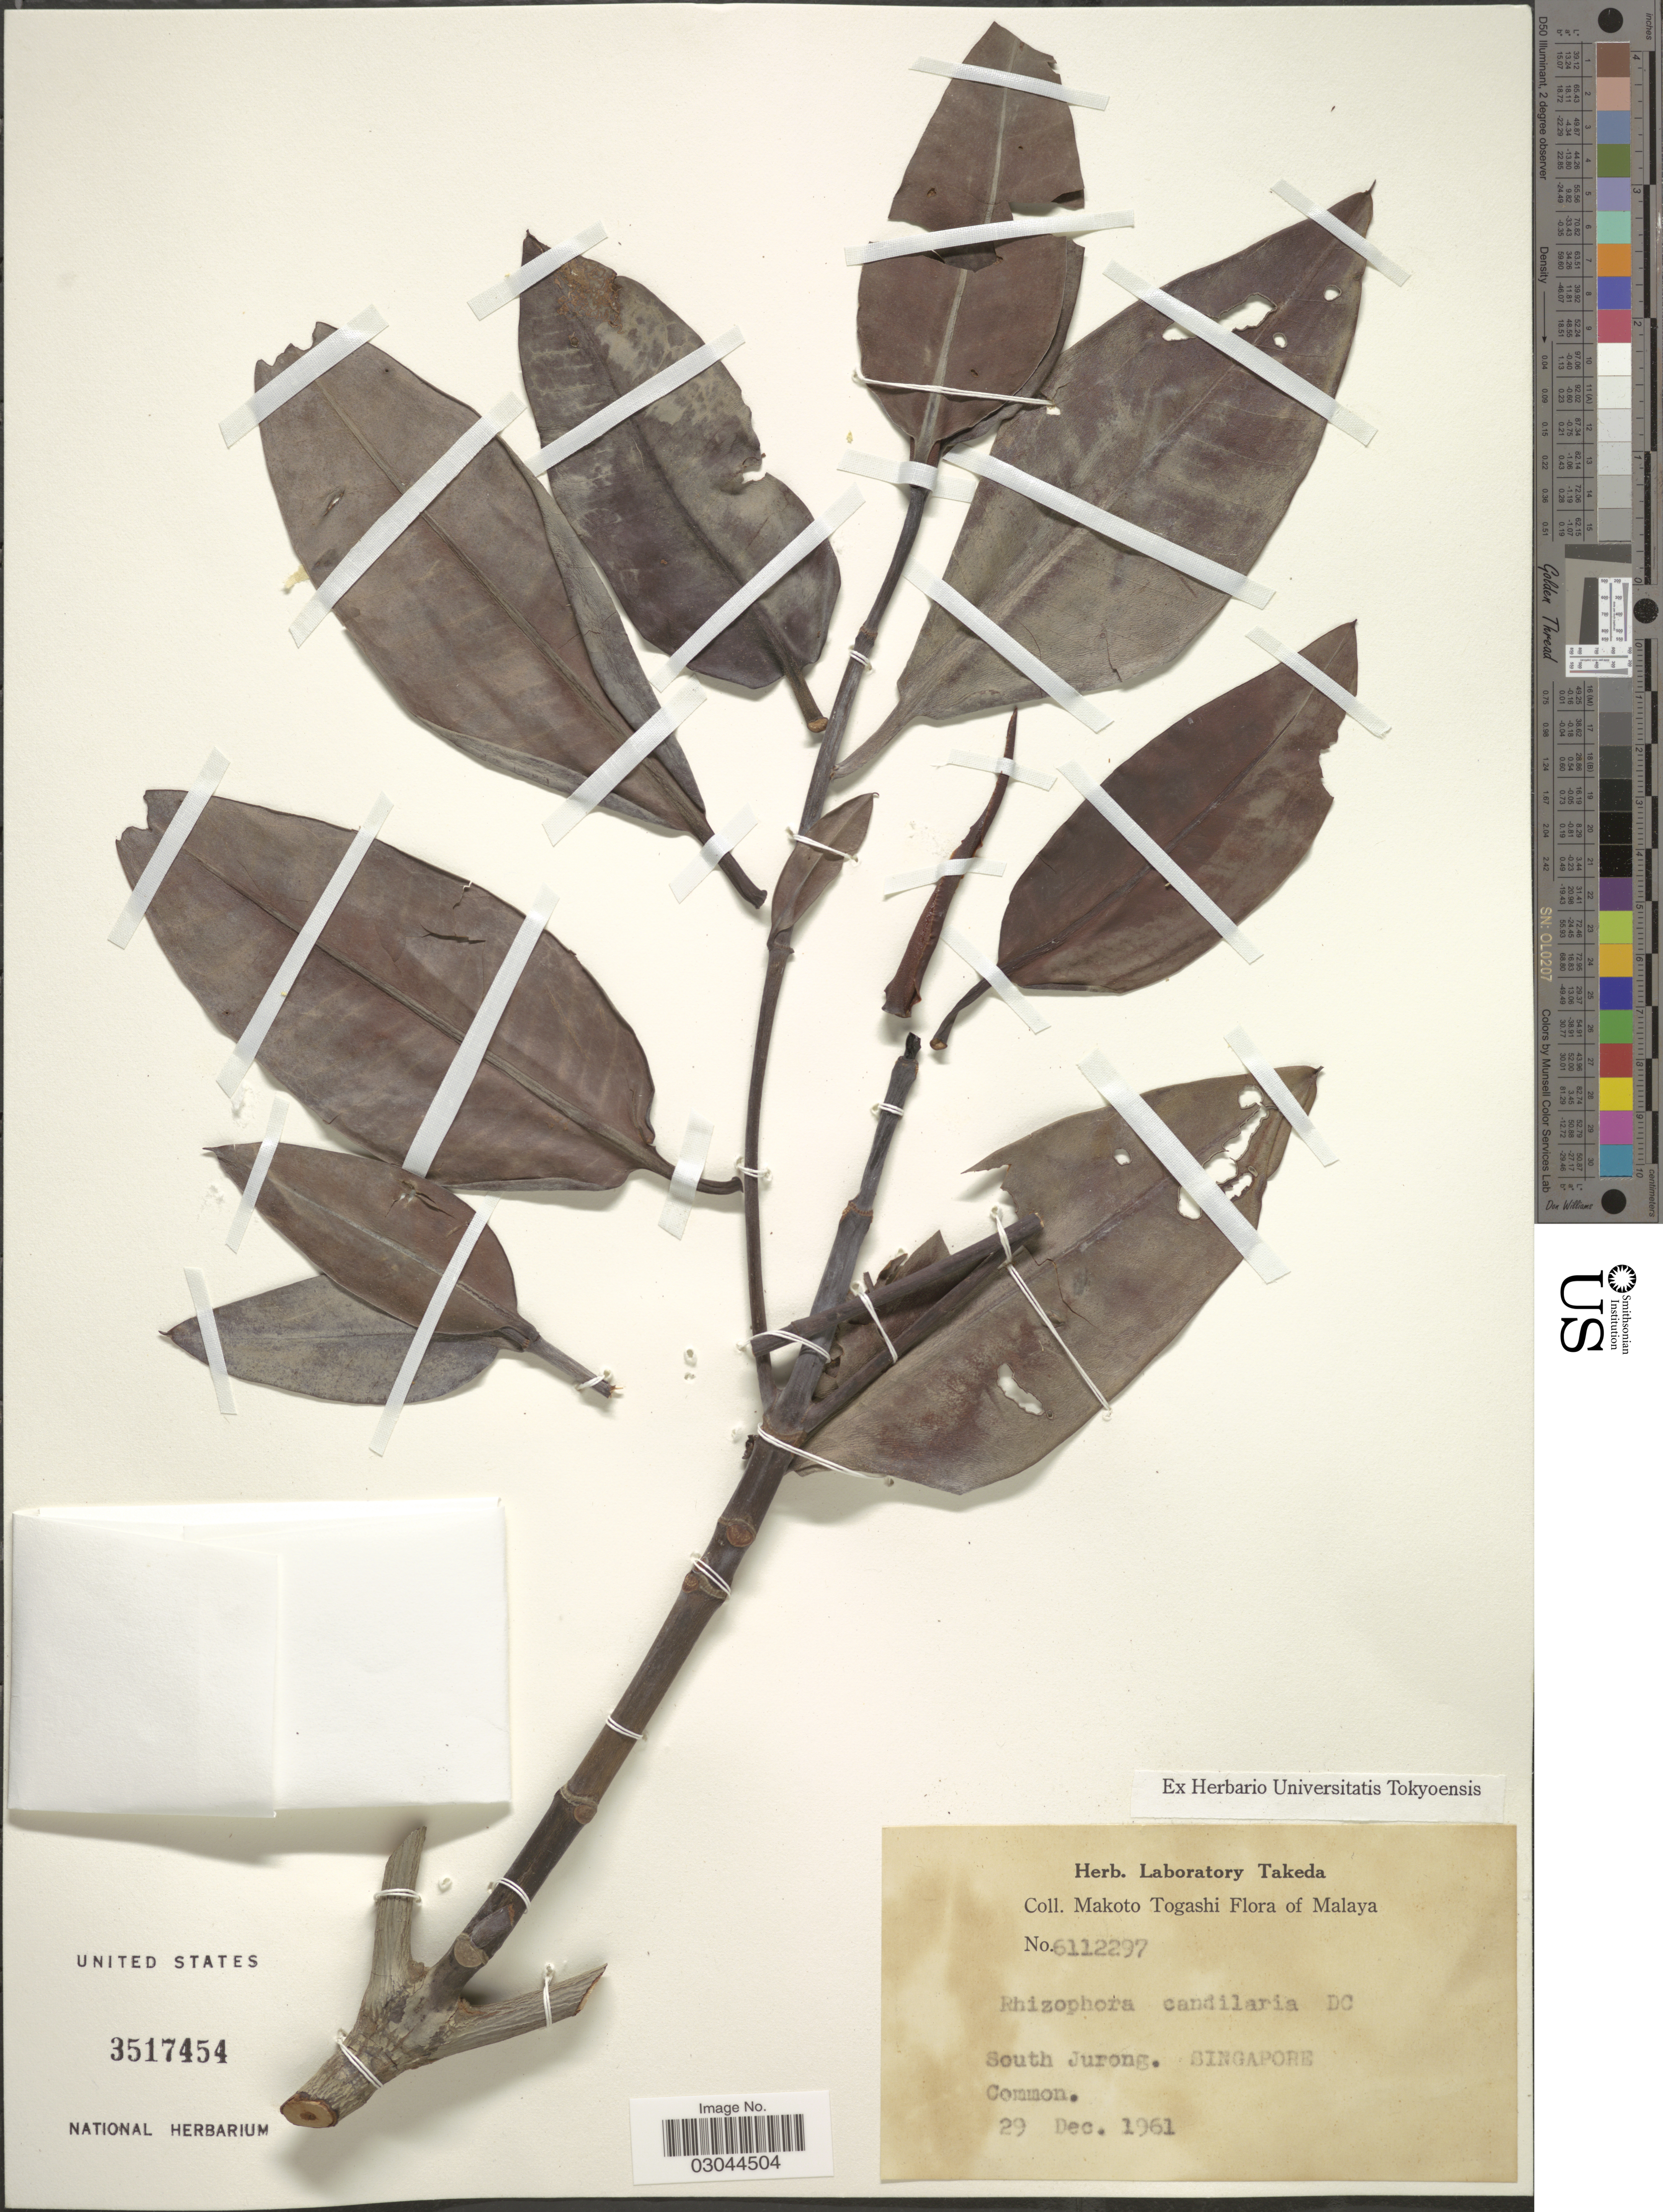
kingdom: Plantae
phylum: Tracheophyta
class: Magnoliopsida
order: Malpighiales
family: Rhizophoraceae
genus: Rhizophora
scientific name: Rhizophora apiculata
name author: Blume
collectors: M. Togashi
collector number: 6112297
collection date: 1961-12-29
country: Singapore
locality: Malaya. South Jurong.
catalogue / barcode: US 3517454